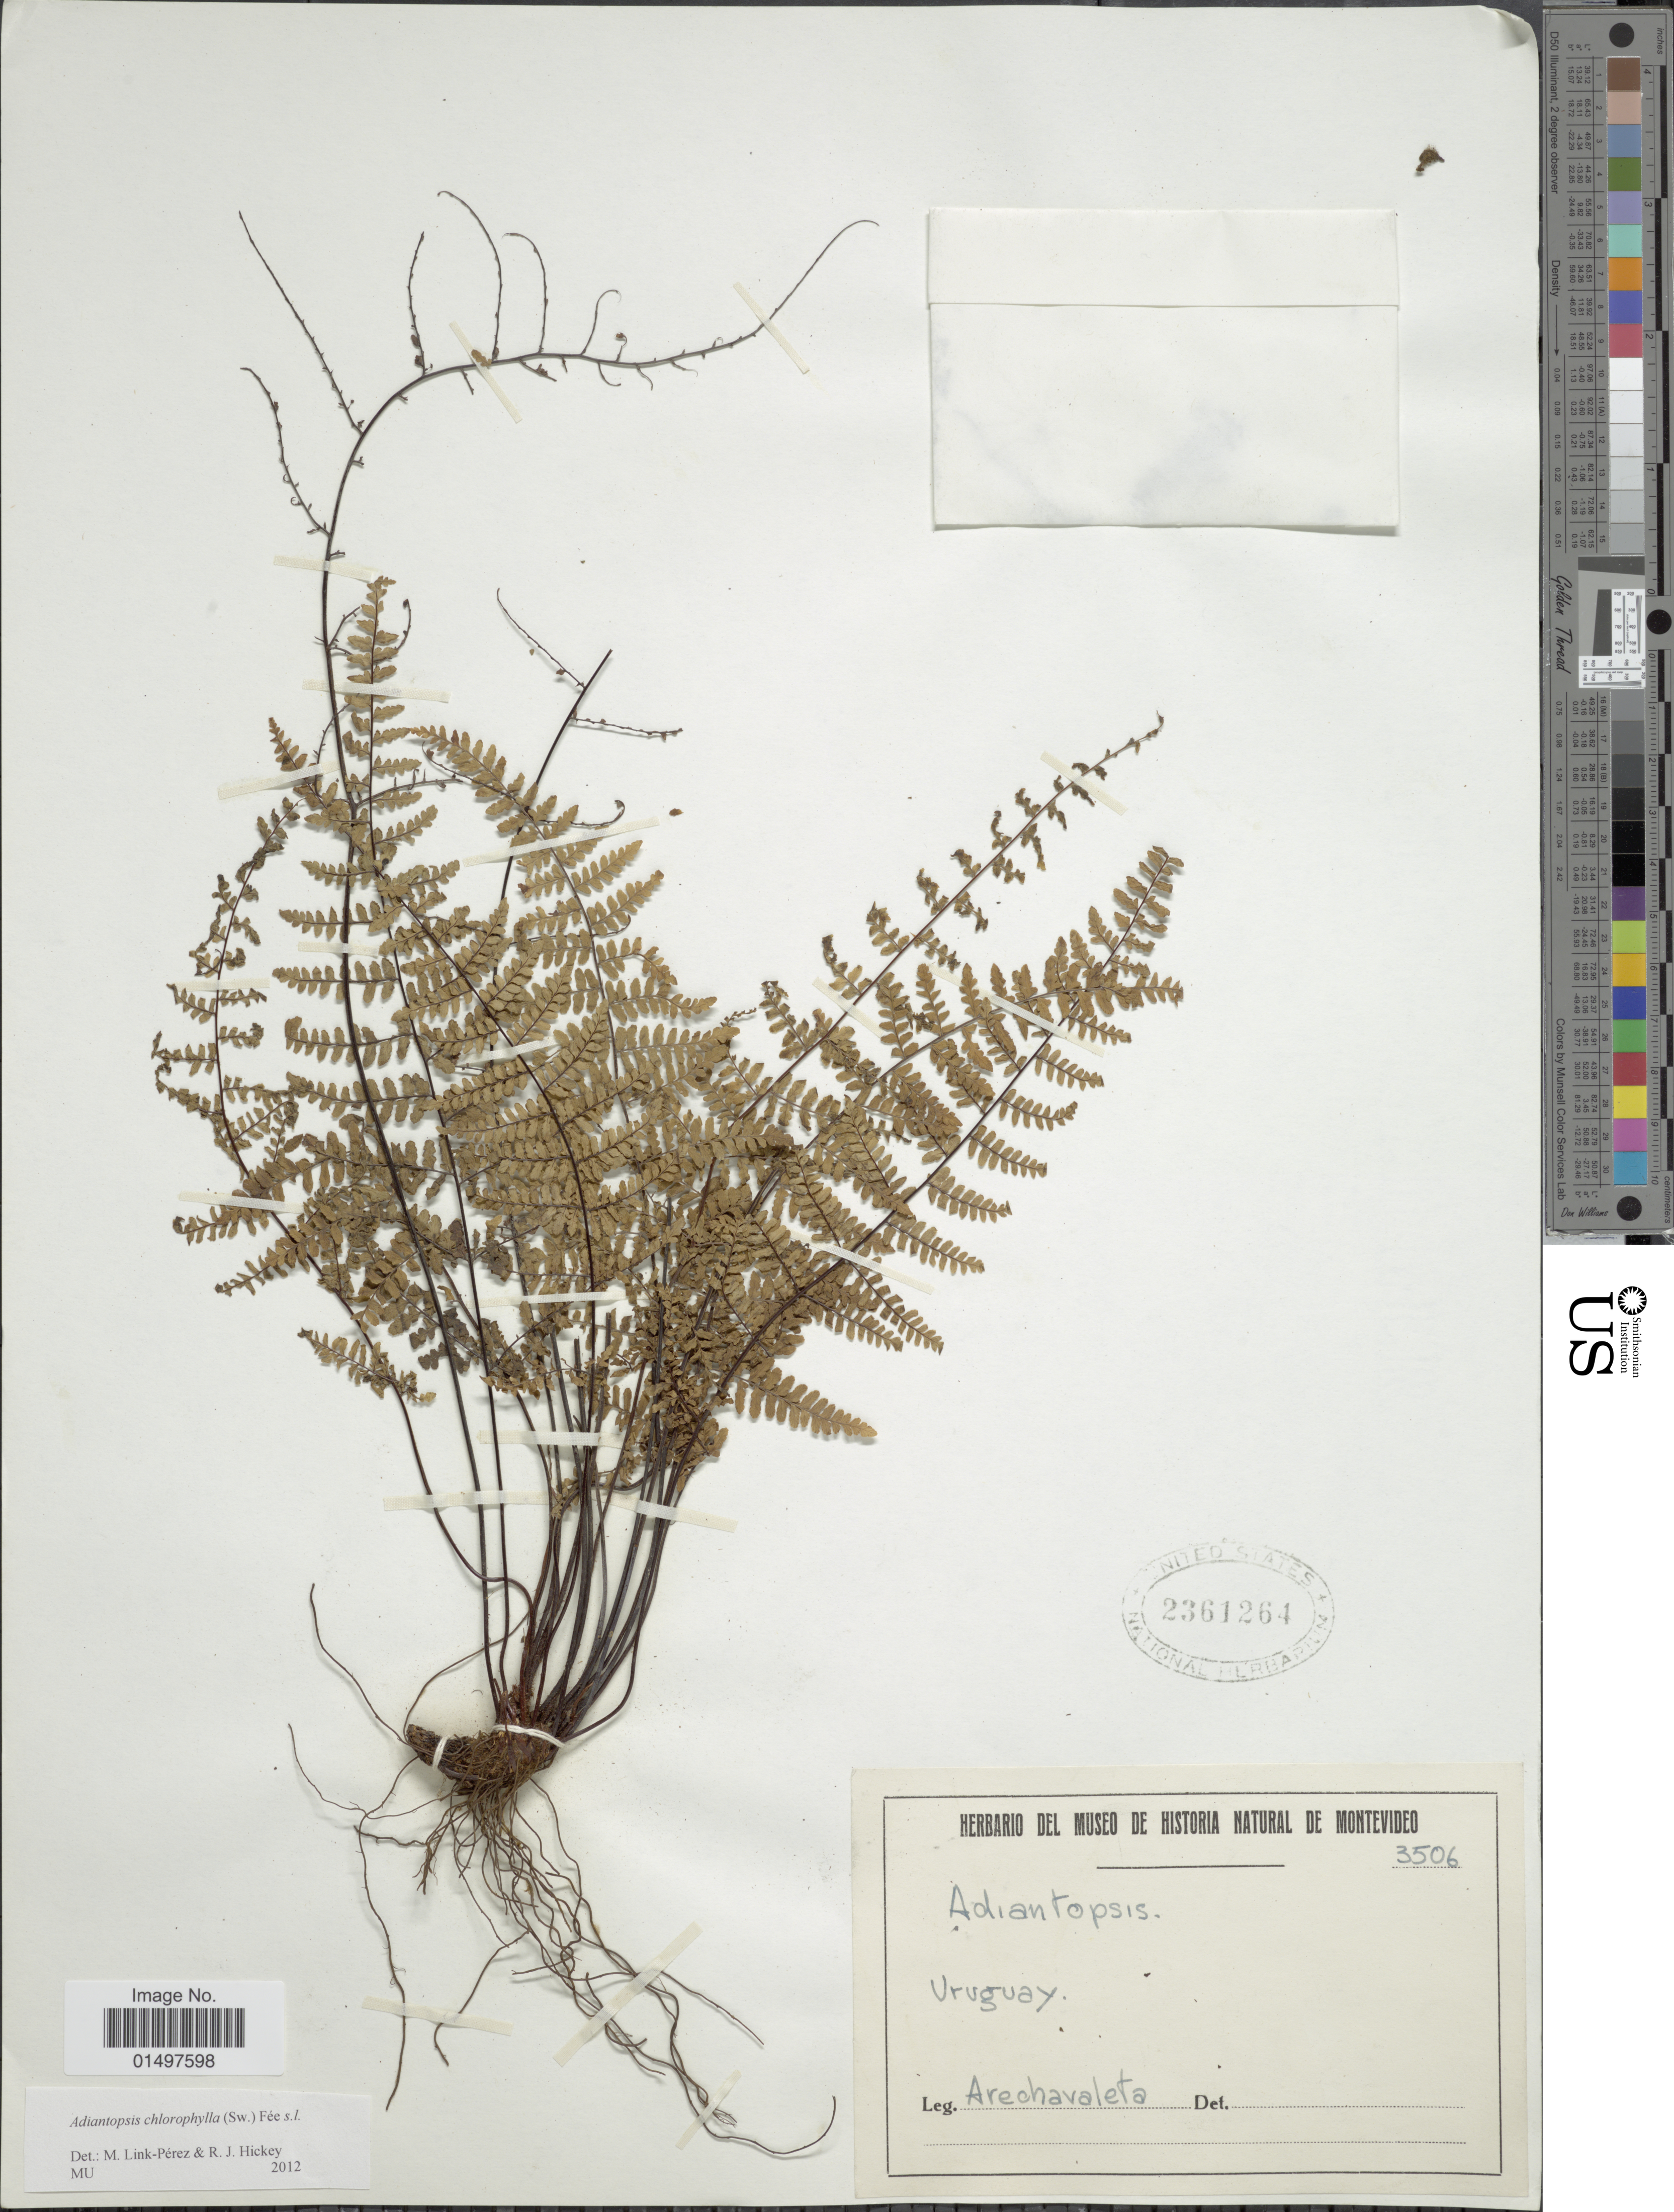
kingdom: Plantae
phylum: Tracheophyta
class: Polypodiopsida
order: Polypodiales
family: Pteridaceae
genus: Adiantopsis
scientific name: Adiantopsis chlorophylla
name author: (Sw.) Fée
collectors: J. Arechavaleta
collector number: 3506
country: Uruguay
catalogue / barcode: US 2361264